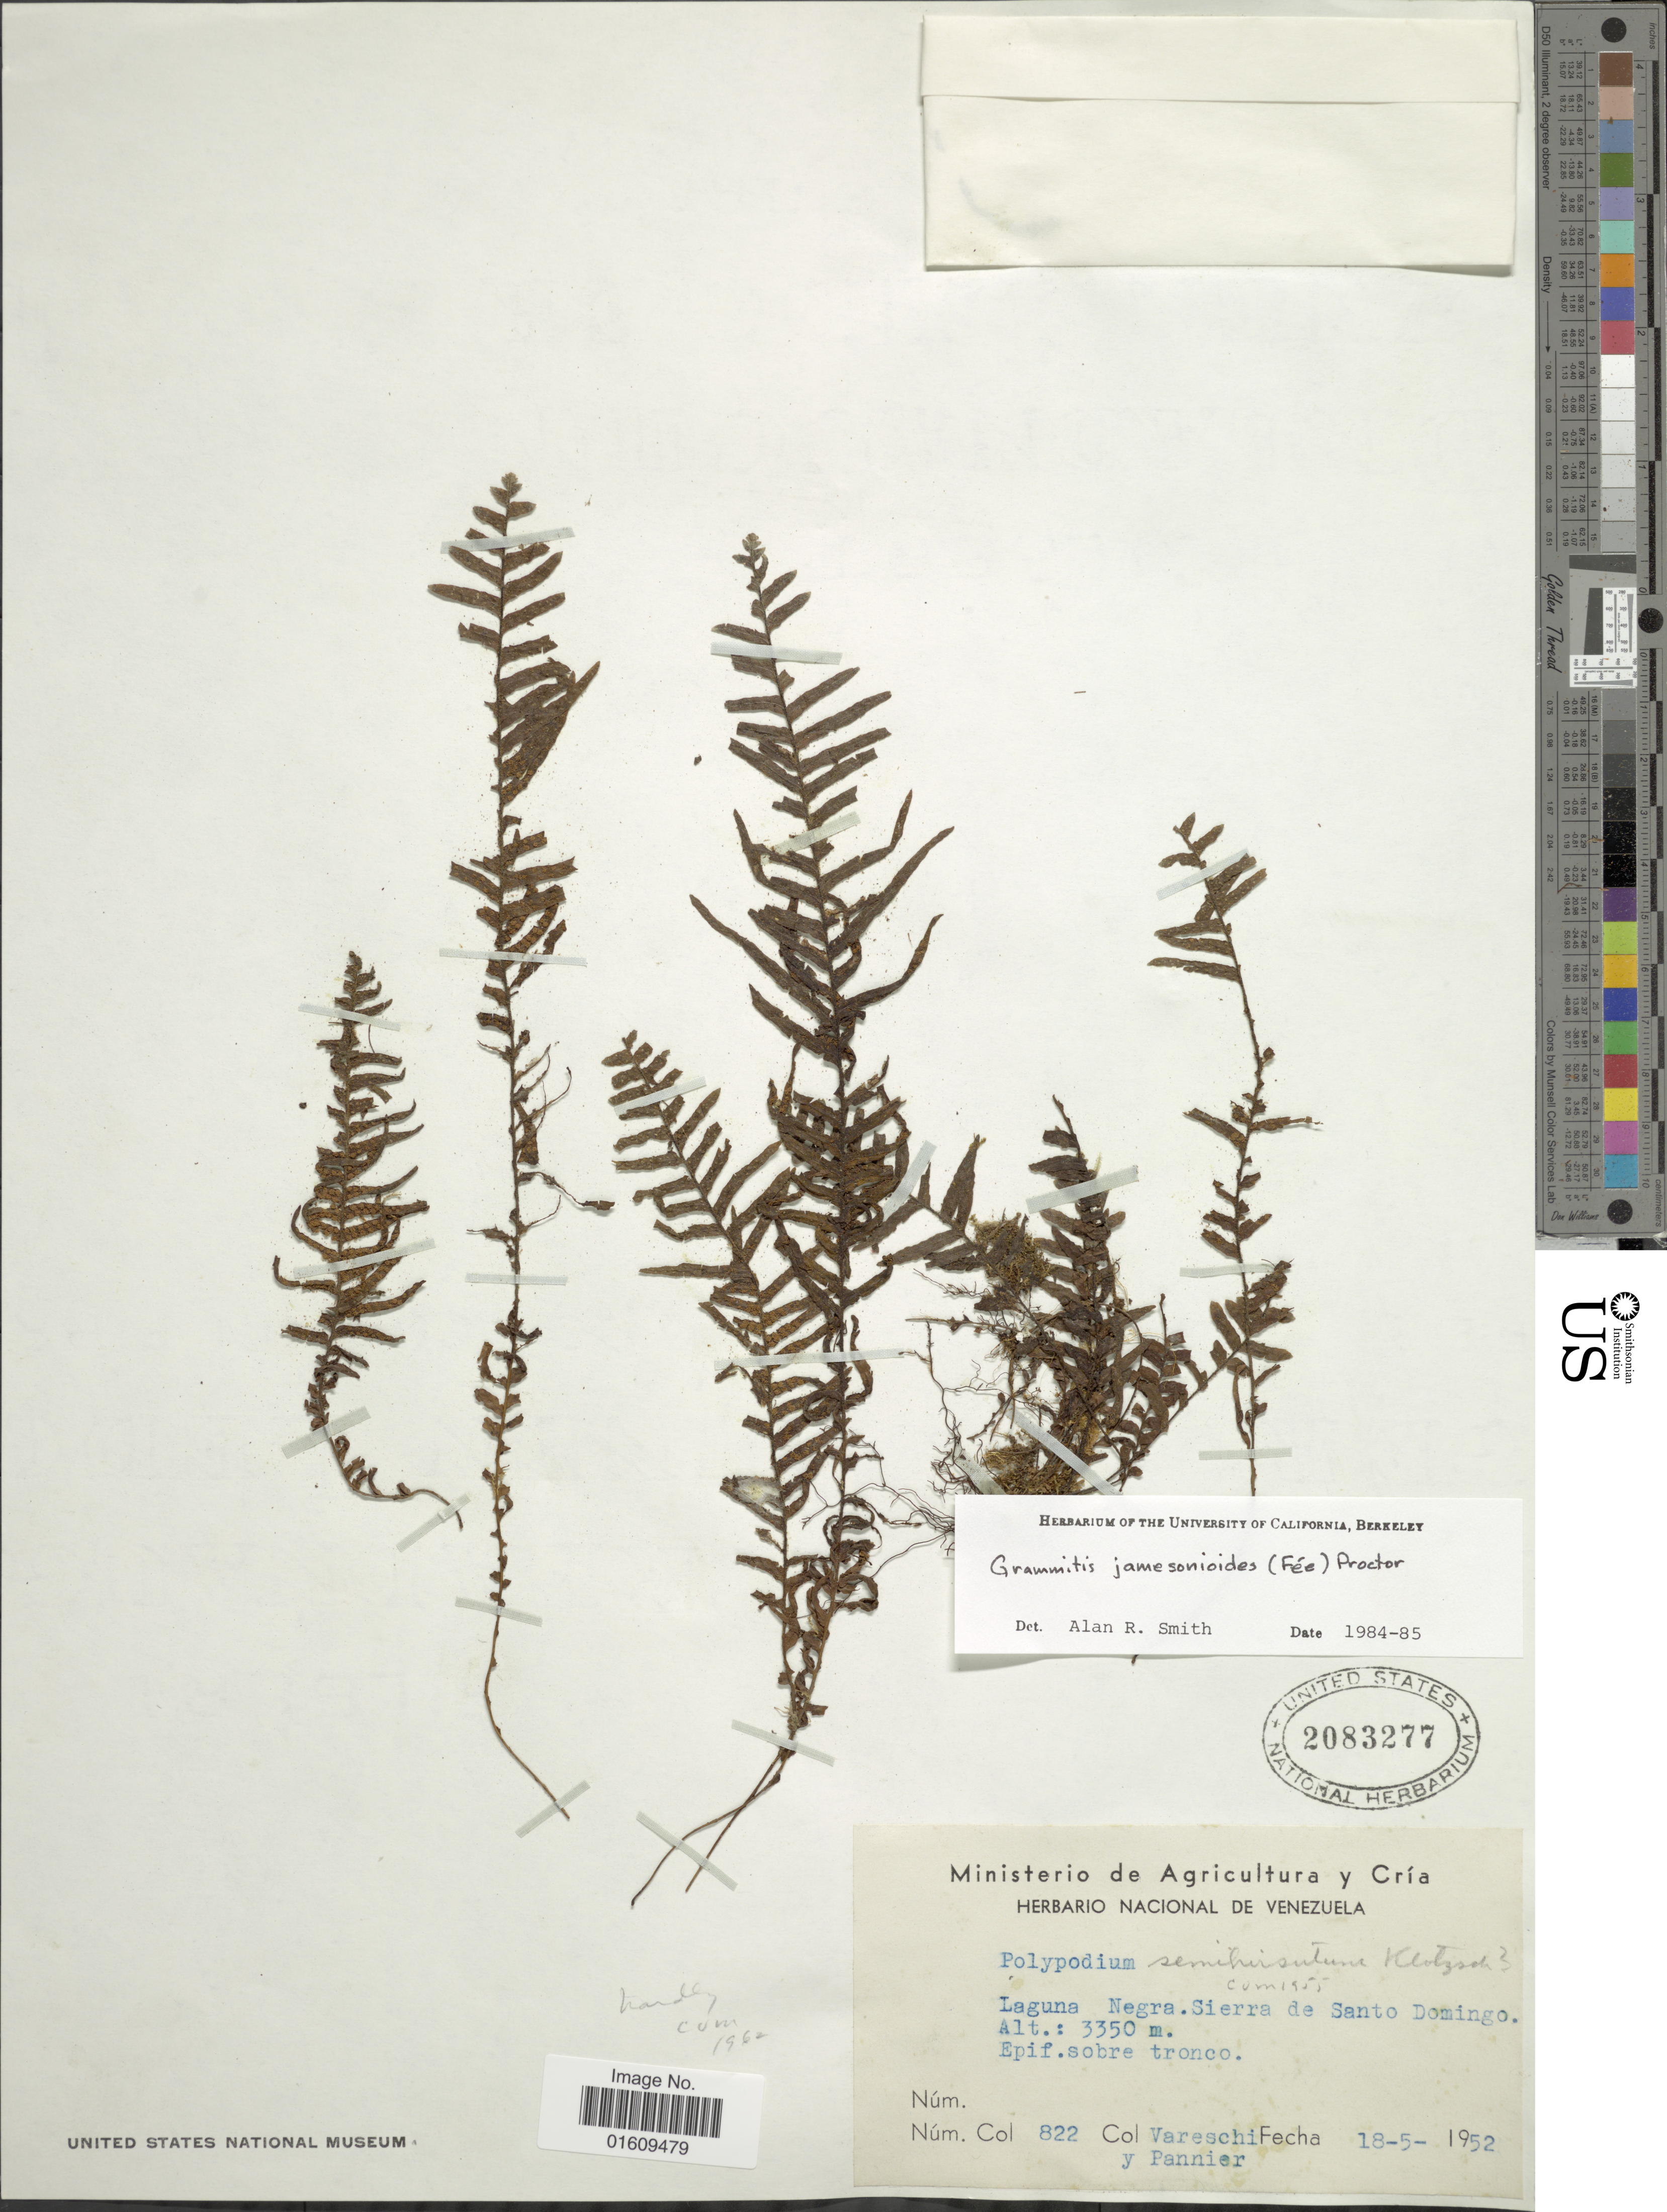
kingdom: Plantae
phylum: Tracheophyta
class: Polypodiopsida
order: Polypodiales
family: Polypodiaceae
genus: Galactodenia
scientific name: Galactodenia subscabra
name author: (Klotzsch) Sundue & Labiak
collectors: -. Vareschi & F. Pannier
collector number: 822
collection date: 1952-05-18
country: Venezuela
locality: Venezuela, Laguna Negra. Sierra de Santo Domingo.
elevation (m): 3350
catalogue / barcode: US 2083277